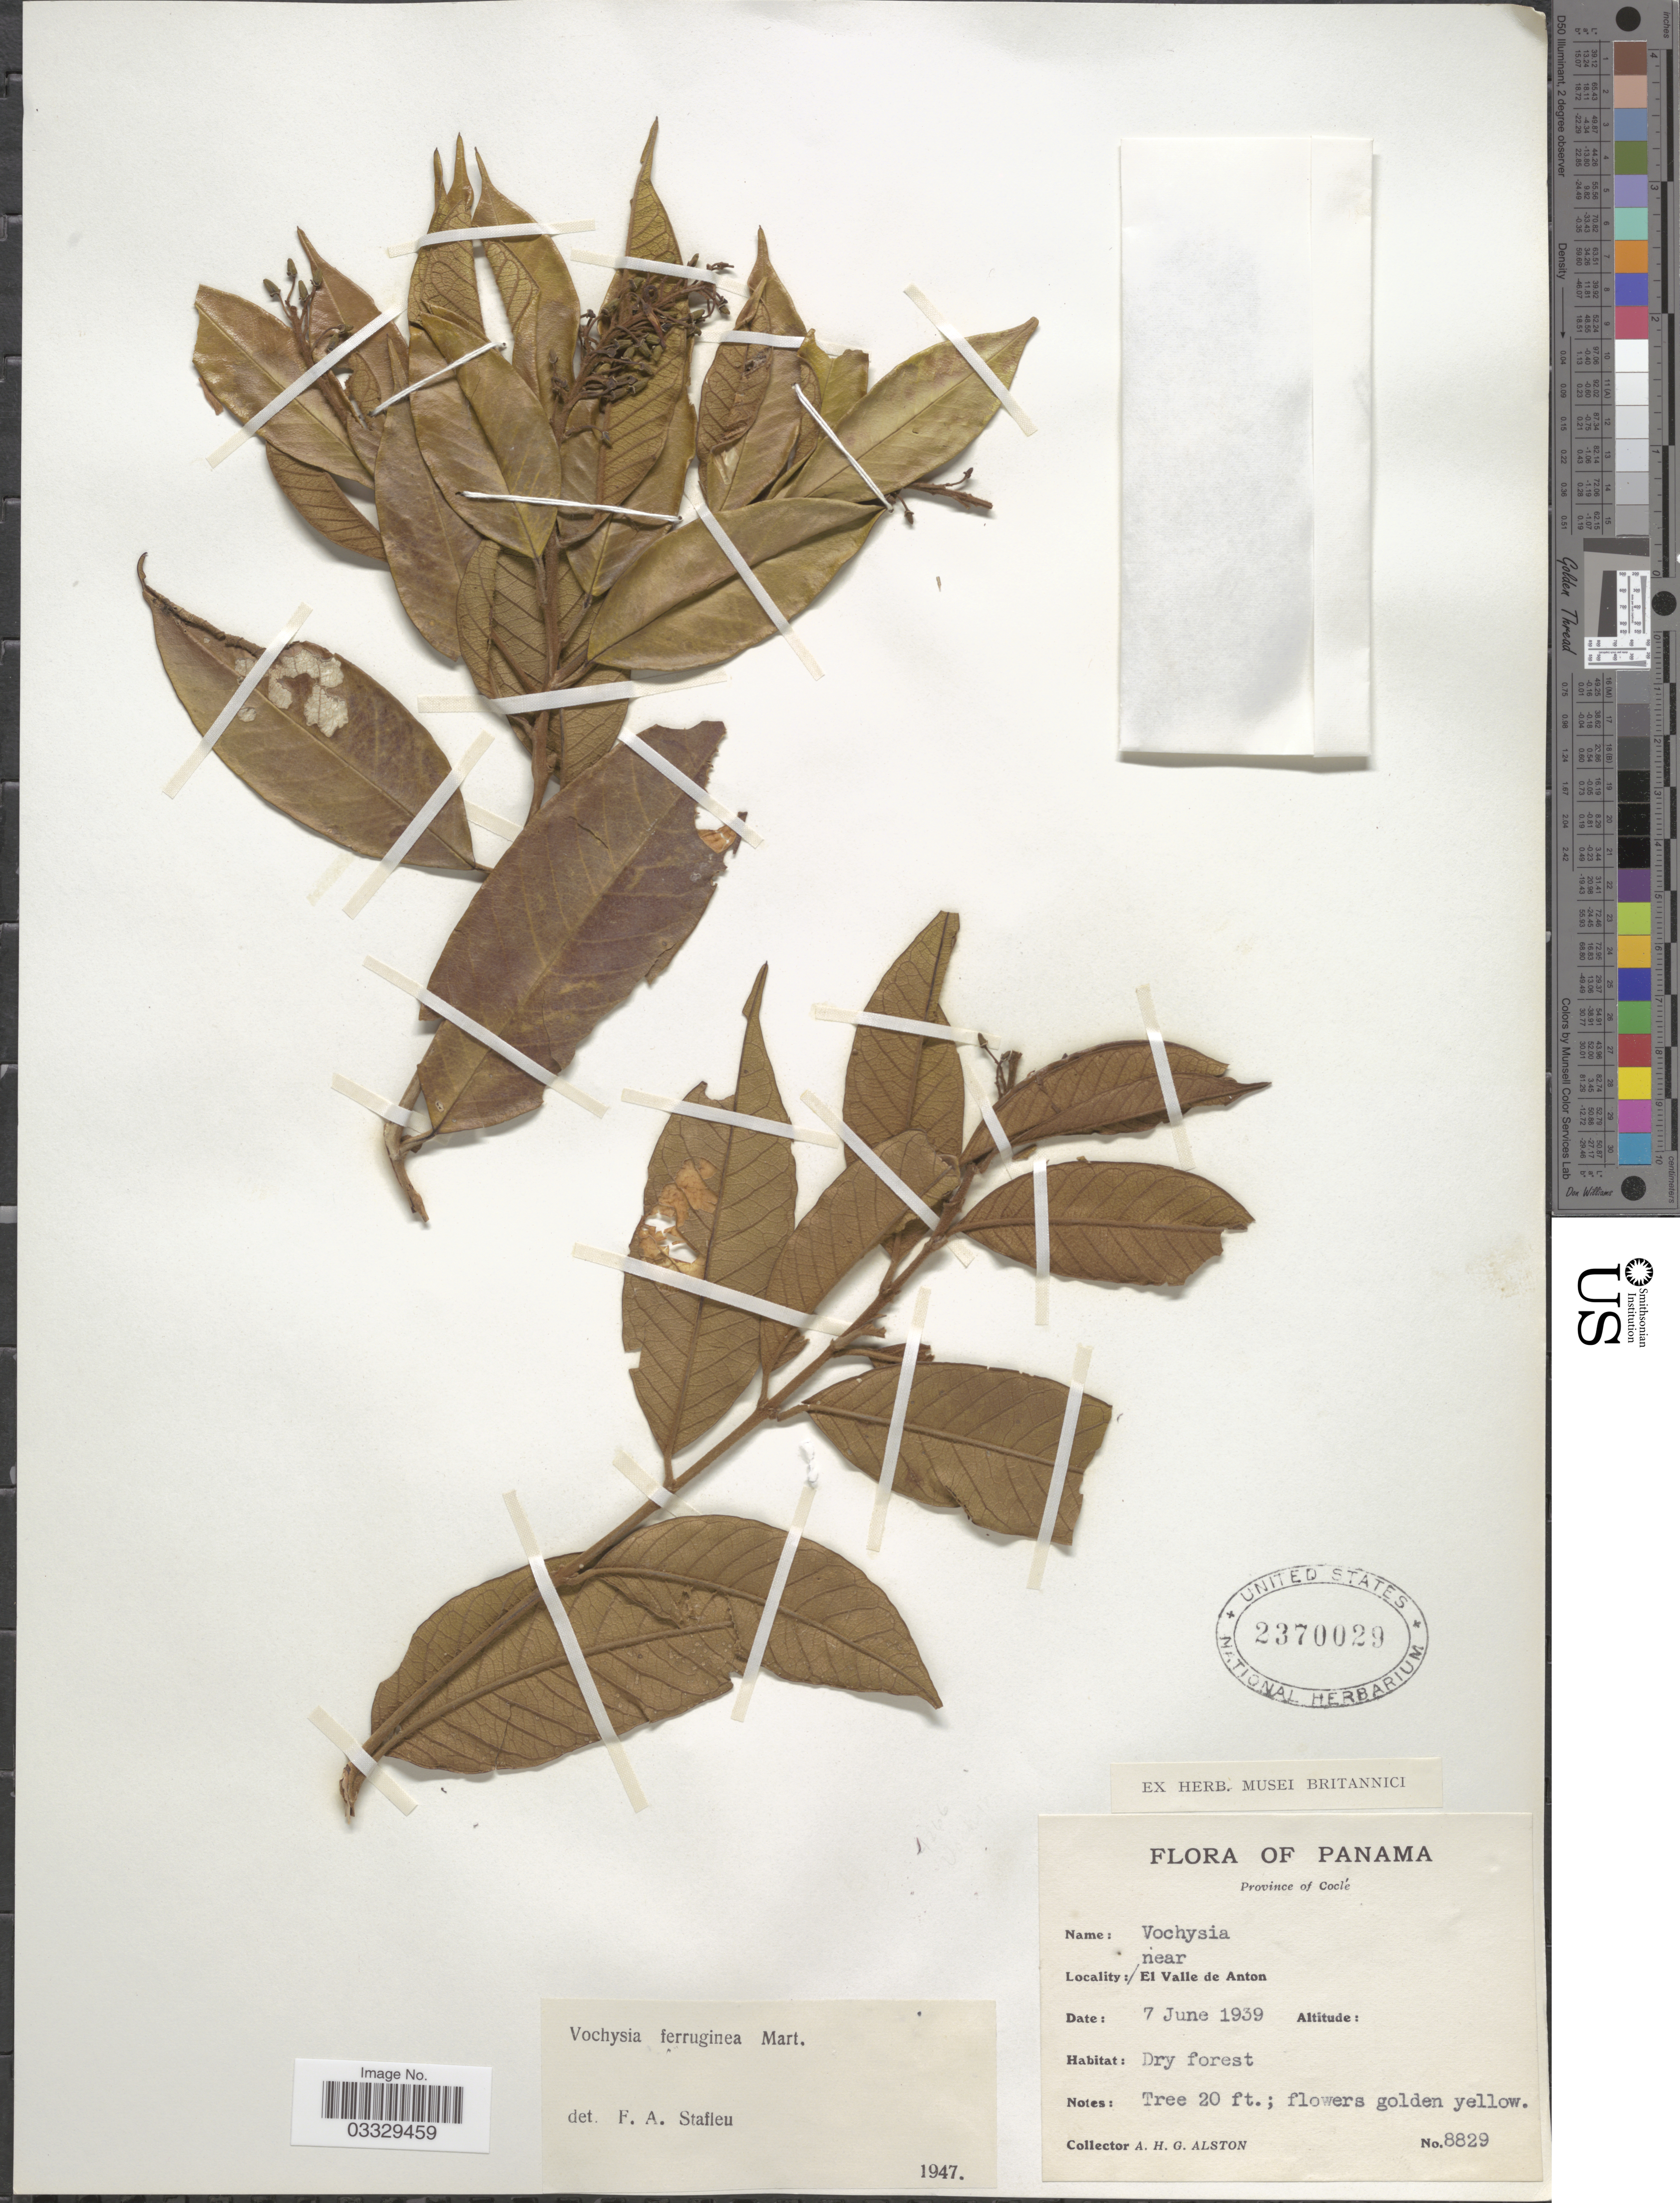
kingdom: Plantae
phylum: Tracheophyta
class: Magnoliopsida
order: Myrtales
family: Vochysiaceae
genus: Vochysia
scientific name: Vochysia ferruginea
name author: Mart.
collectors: A. H. Alston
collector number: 8829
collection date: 1939-06-07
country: Panama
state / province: Coclé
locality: Near El Valle de Anton.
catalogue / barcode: US 2370029